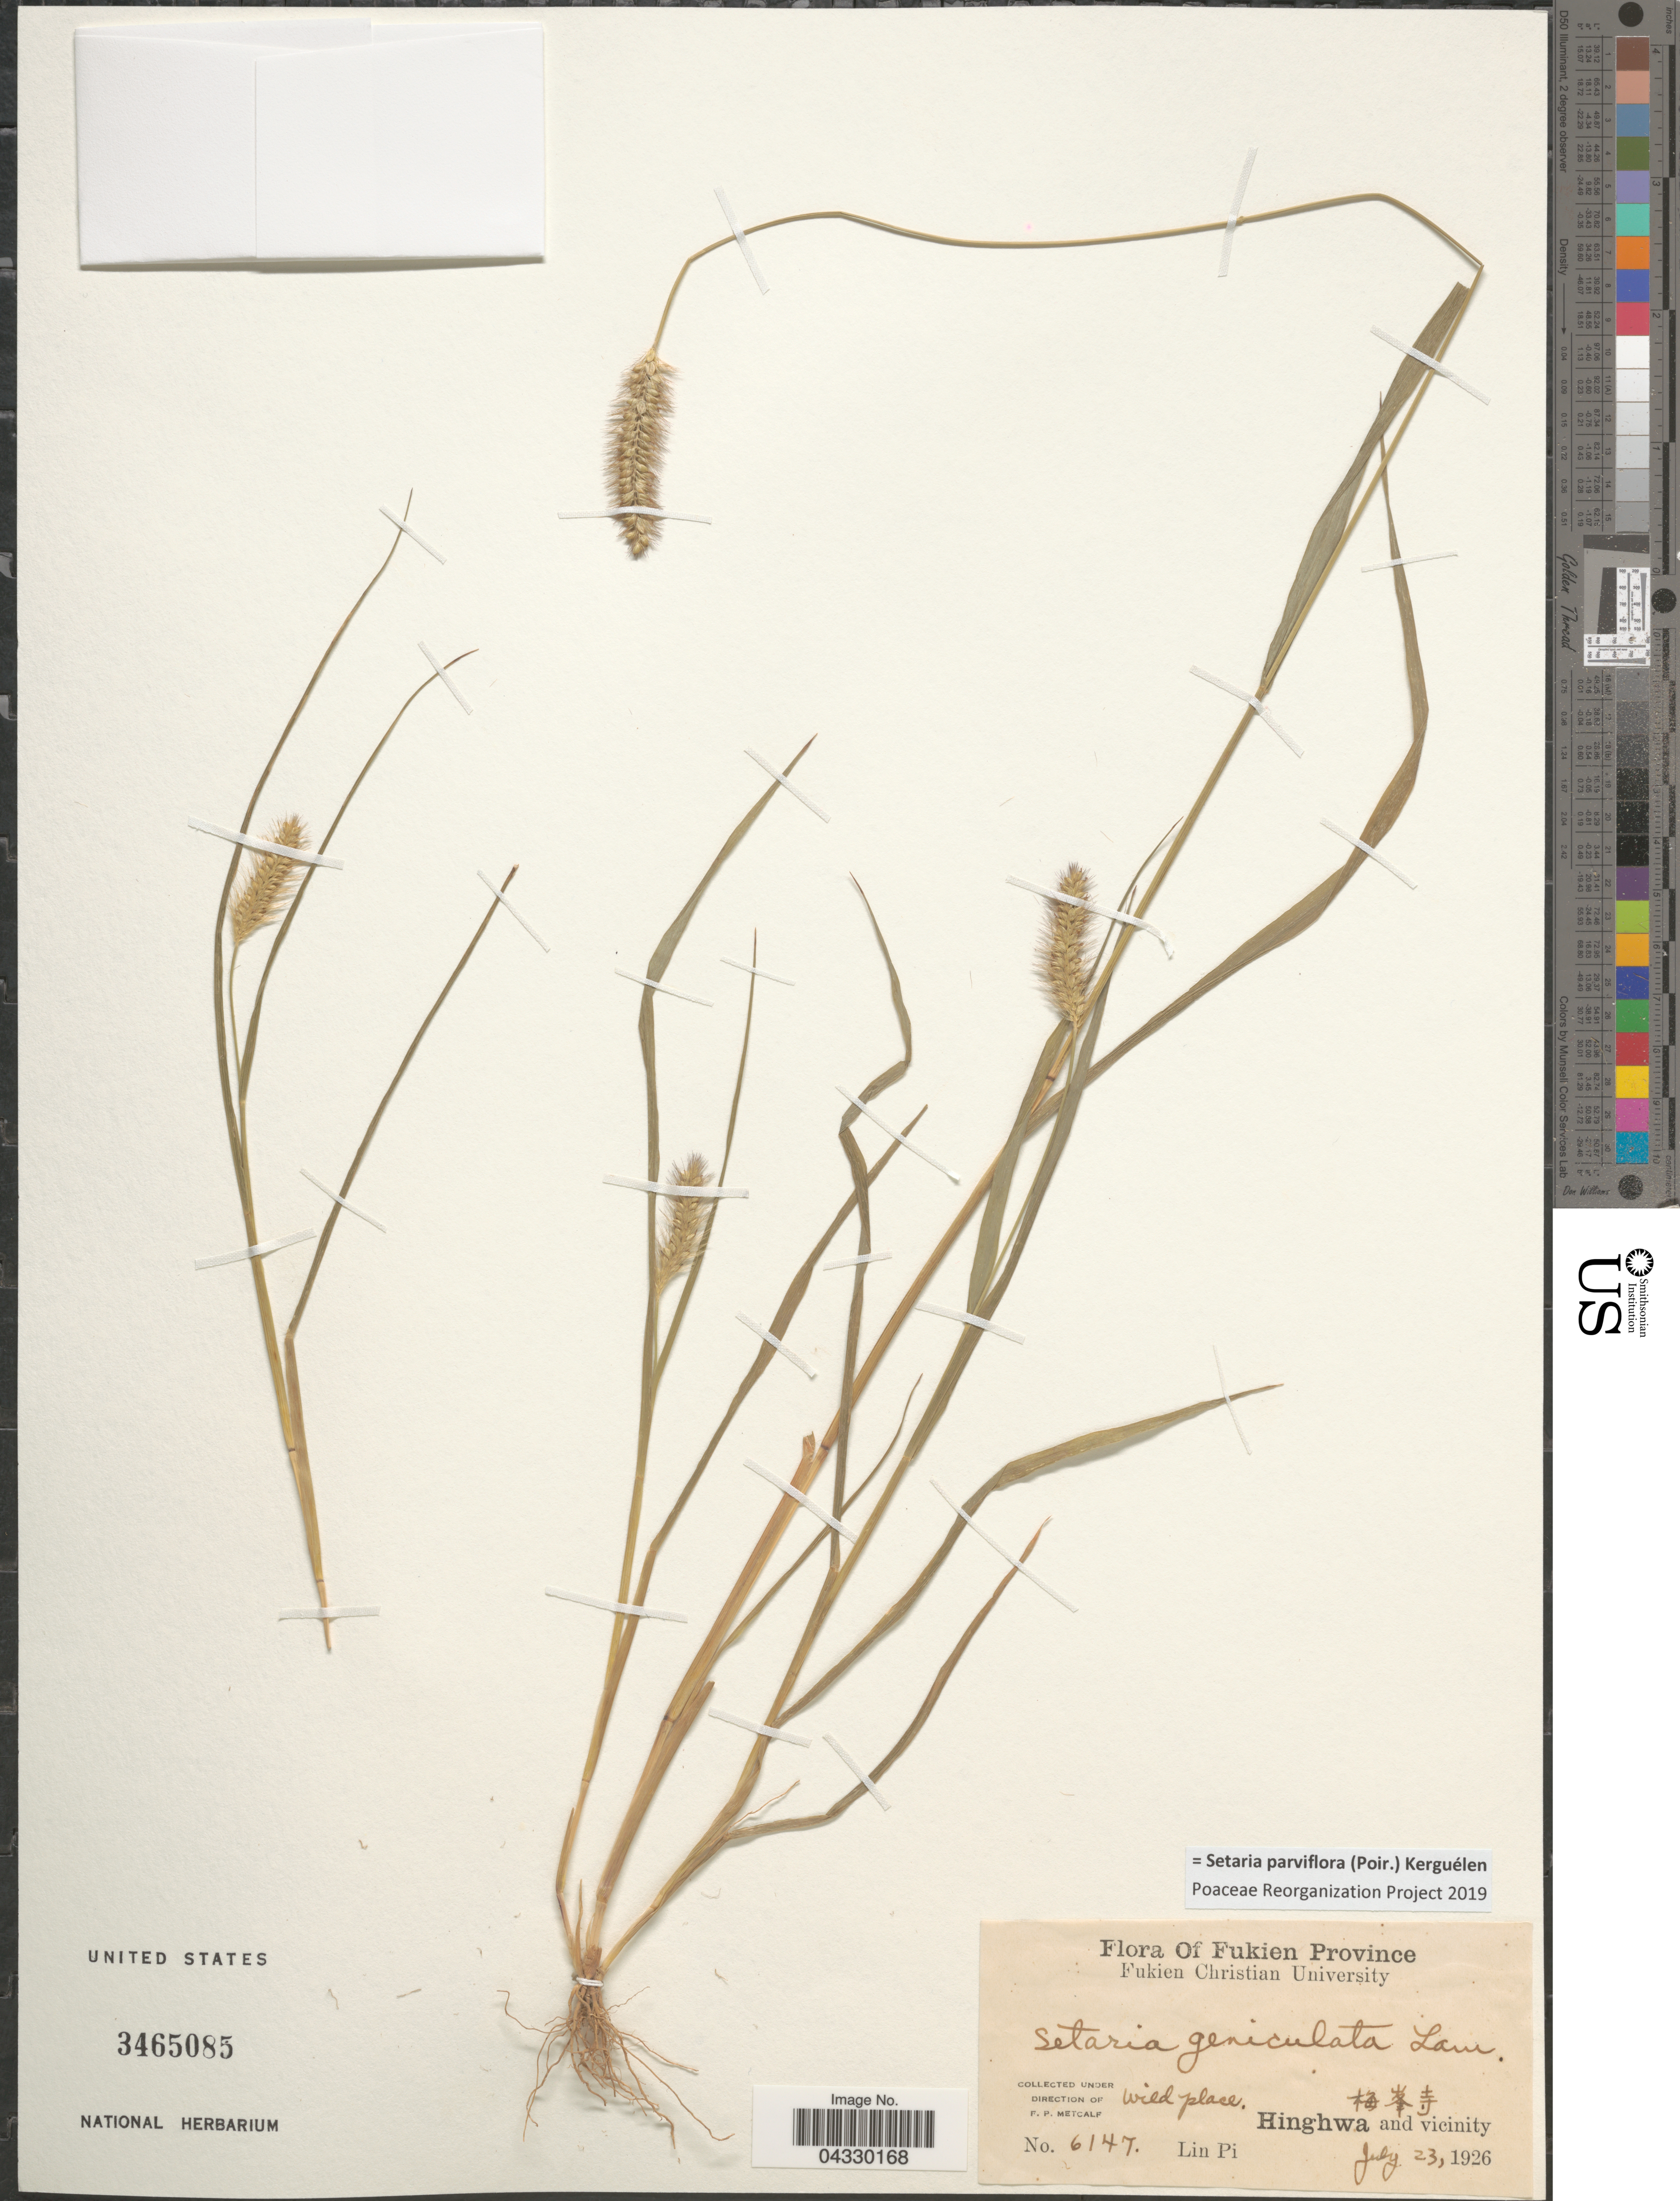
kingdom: Plantae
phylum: Tracheophyta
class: Liliopsida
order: Poales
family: Poaceae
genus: Setaria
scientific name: Setaria parviflora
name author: (Poir.) Kerguélen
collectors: L. Pi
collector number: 6147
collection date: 1926-07-23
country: China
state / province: Fujian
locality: Fukien Province. X. Hinghwa and vicinity.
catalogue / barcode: US 3465085